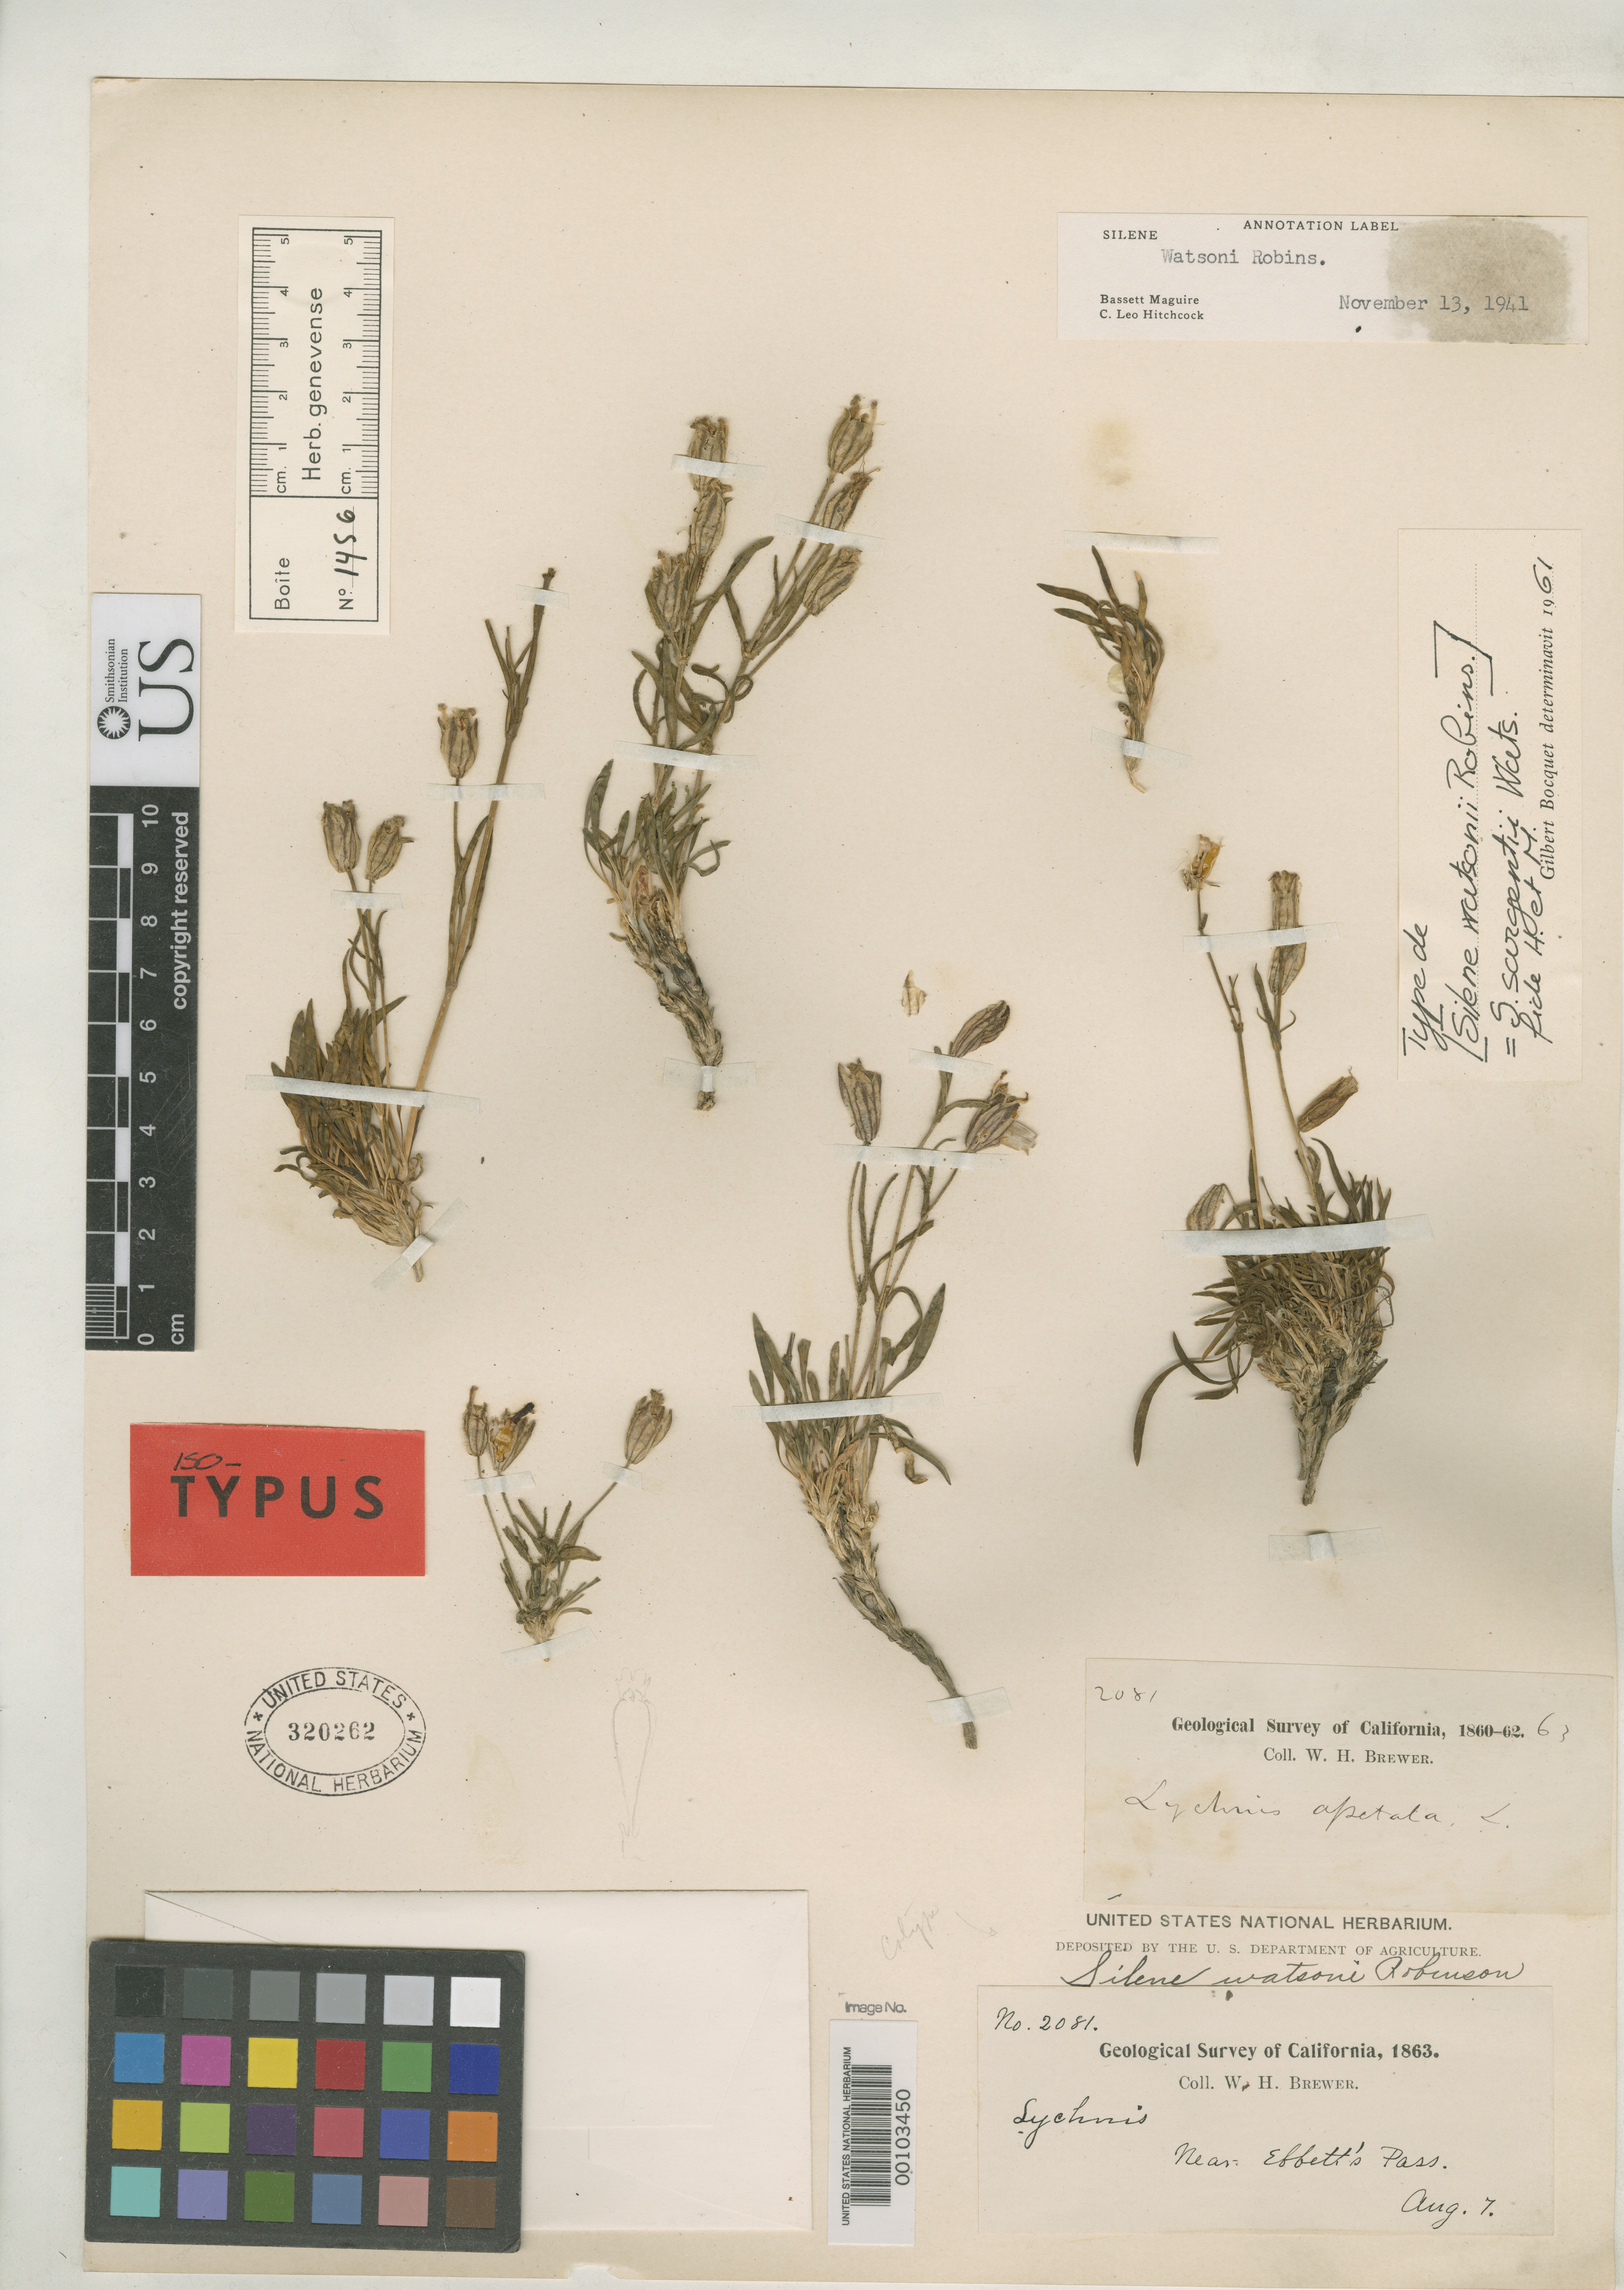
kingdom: Plantae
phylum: Tracheophyta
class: Magnoliopsida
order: Caryophyllales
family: Caryophyllaceae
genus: Lychnis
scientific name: Lychnis californica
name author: S. Watson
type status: Isotype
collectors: W. H. Brewer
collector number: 2081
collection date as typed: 07 Aug 1863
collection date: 1863-08-07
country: United States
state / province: California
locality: Near Ebbett's Pass.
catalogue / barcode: US 320262